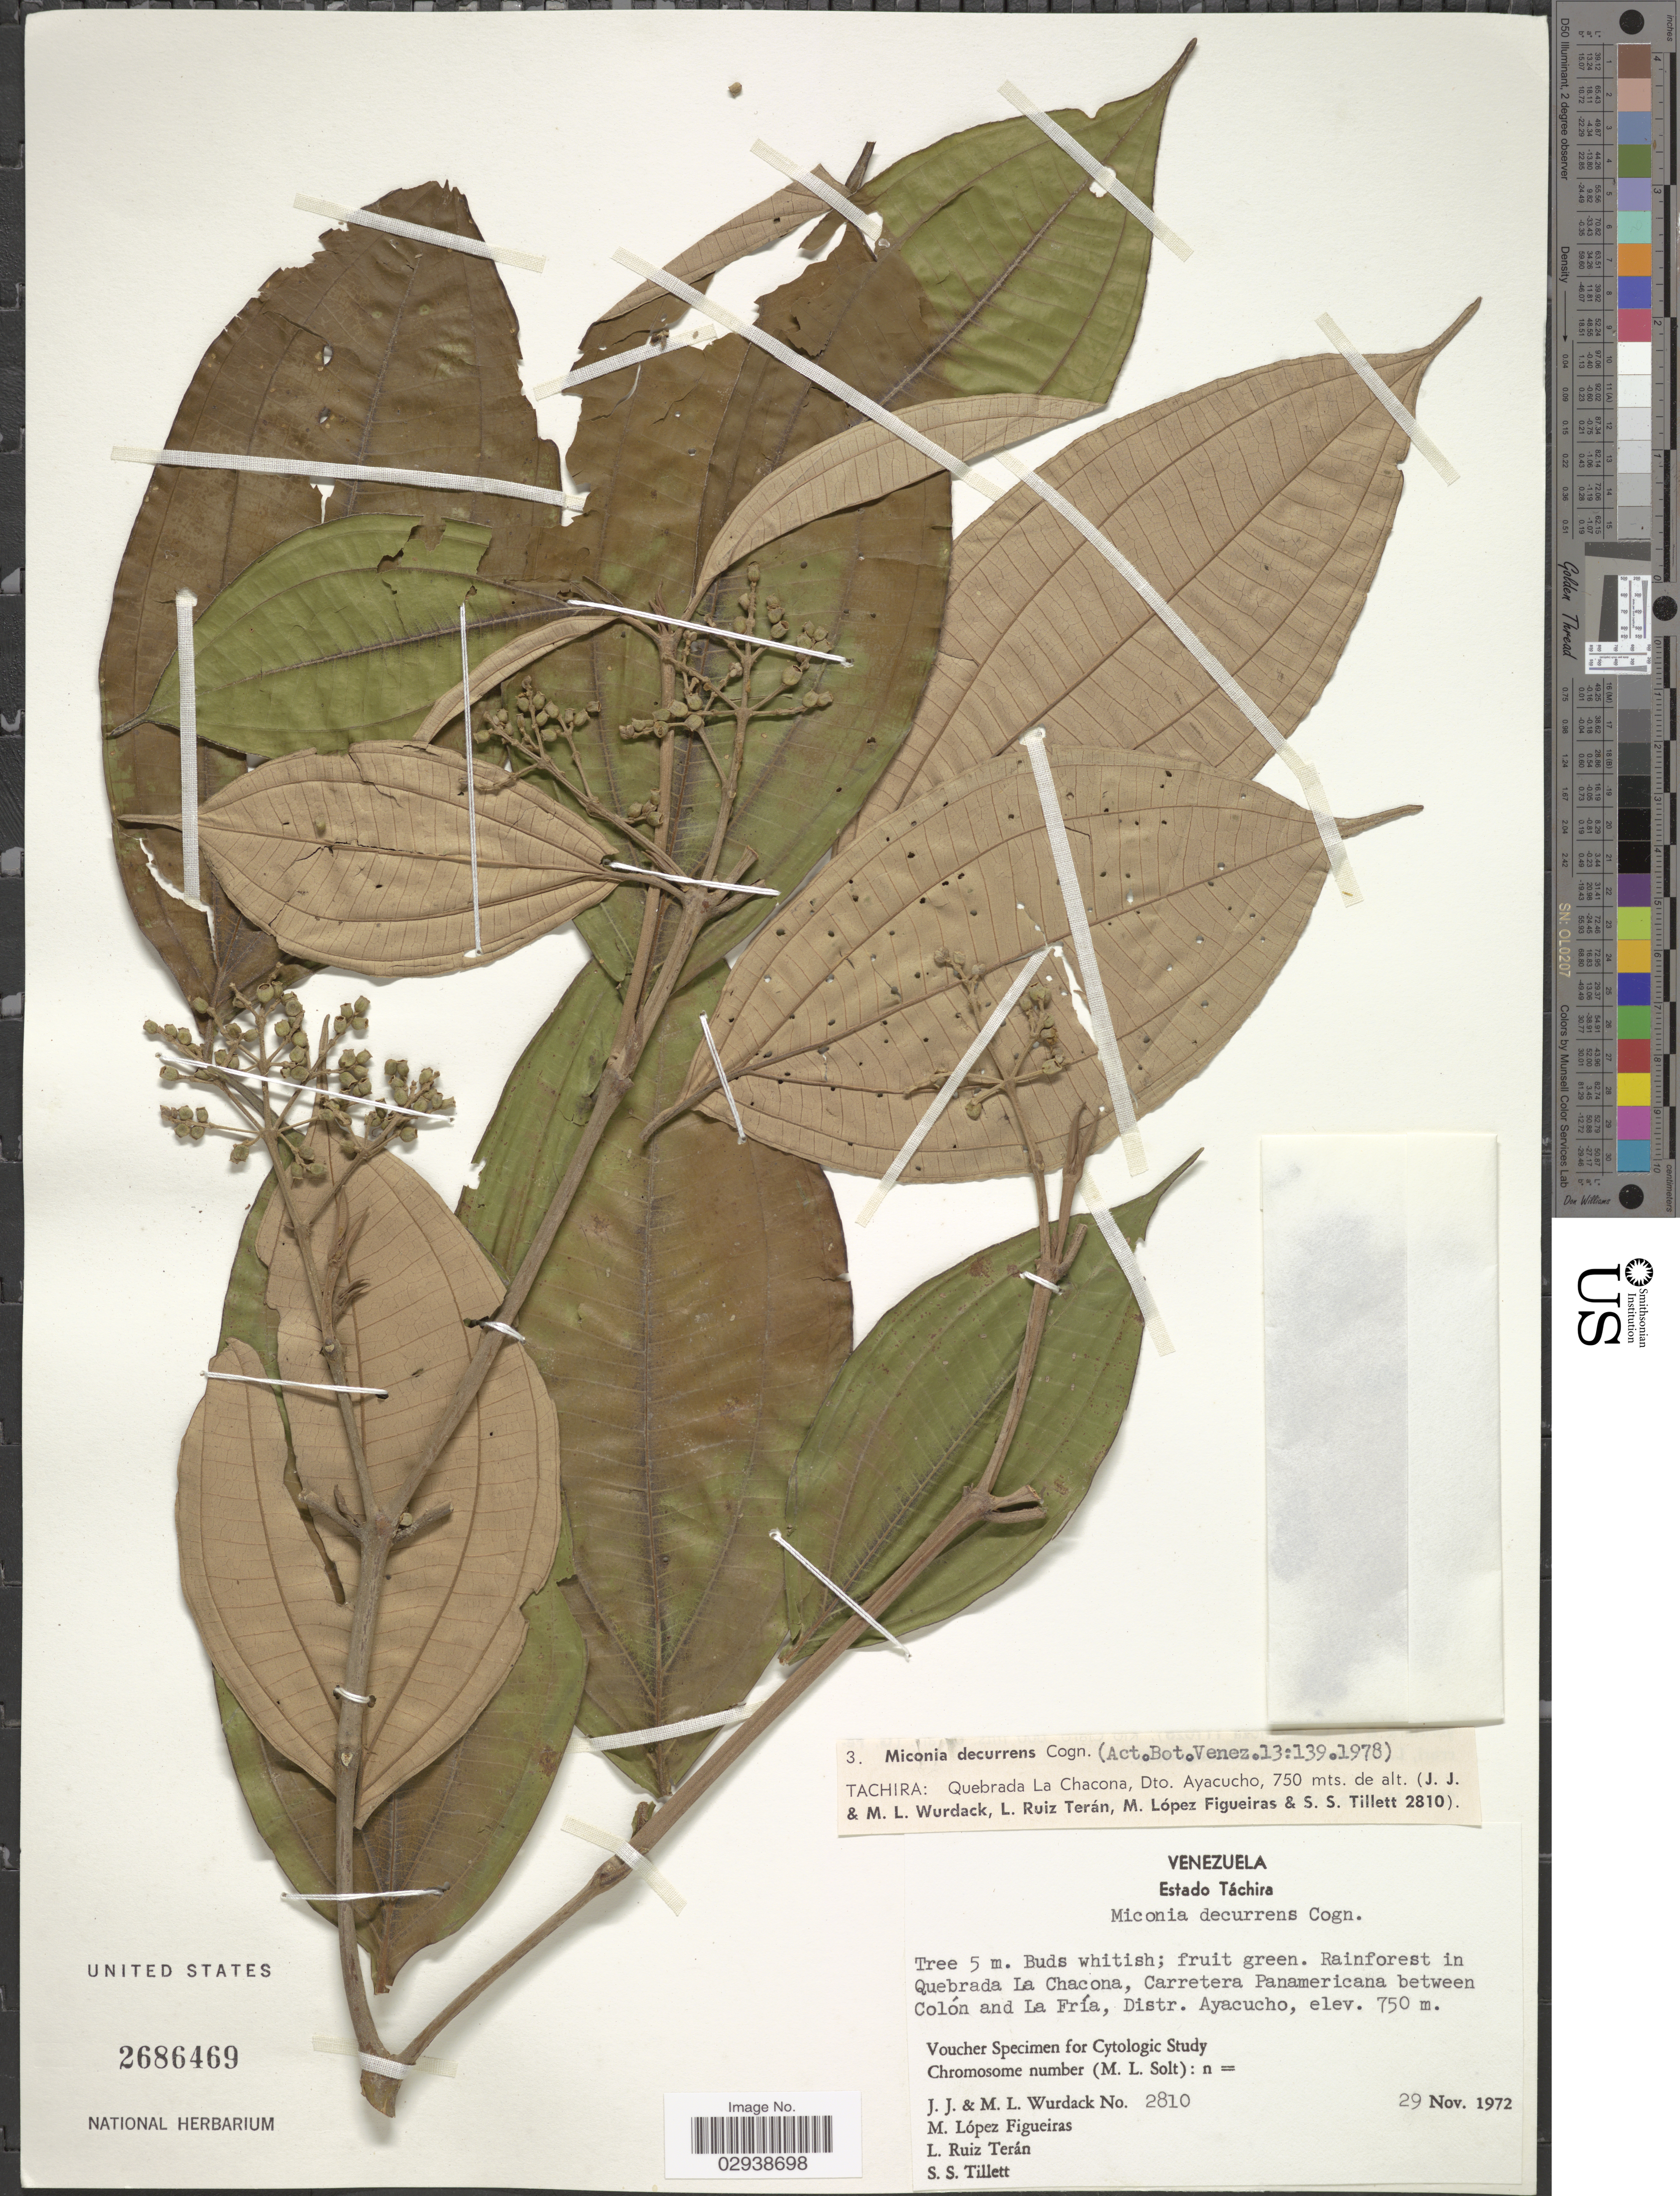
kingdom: Plantae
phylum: Tracheophyta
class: Magnoliopsida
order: Myrtales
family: Melastomataceae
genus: Miconia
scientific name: Miconia decurrens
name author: Cogn.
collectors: J. J. Wurdack, M. L. Wurdack, M. López Figueiras & L. Teran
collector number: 2810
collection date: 1972-11-29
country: Venezuela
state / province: Tachira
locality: Rainforest in Quebrada La Chacona, Carretera Panamericana between Colón and La Fría, Distr. Ayacucho.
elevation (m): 750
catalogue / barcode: US 2686469